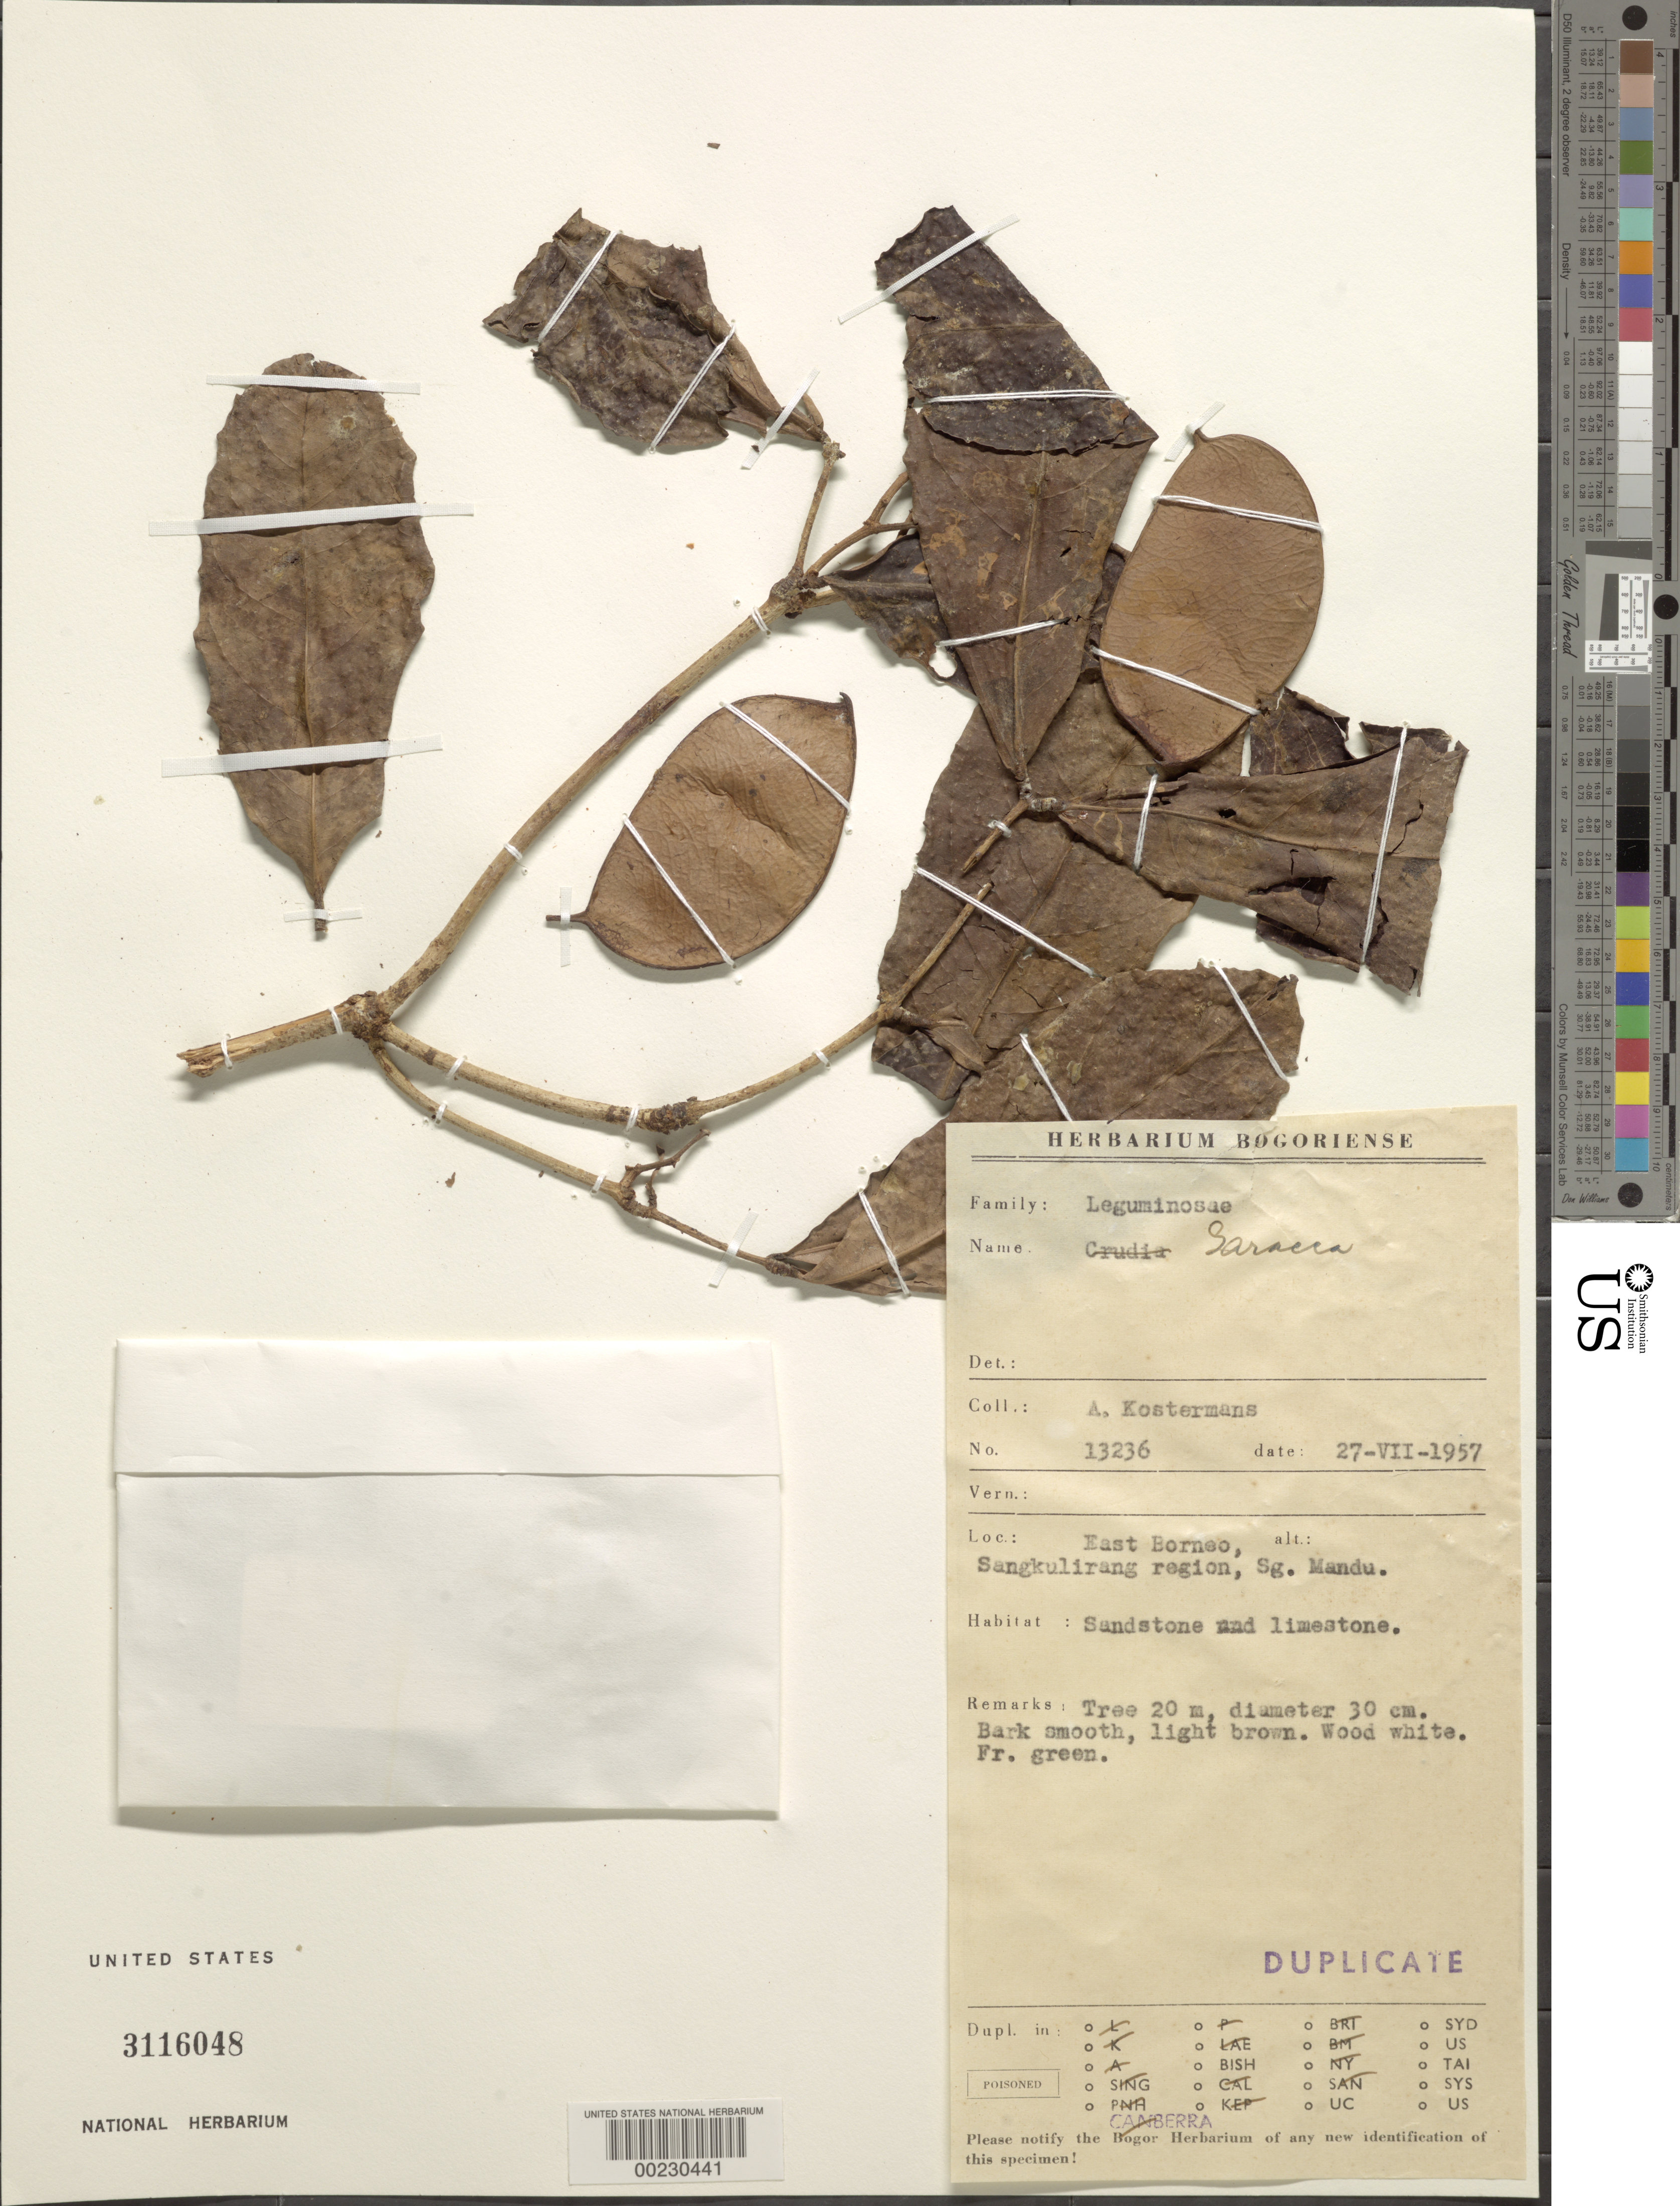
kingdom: Plantae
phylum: Tracheophyta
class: Magnoliopsida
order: Fabales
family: Fabaceae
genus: Saraca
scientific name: Saraca sp.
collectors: A. J. G. Kostermans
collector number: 13236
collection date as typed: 27 Jul 1957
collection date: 1957-07-27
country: Indonesia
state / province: Kalimantan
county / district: Kalimantan Timur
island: Borneo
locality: East borneo; sangkulirang region, sg. mandu.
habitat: Sandstone and limestone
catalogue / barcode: US 3116048